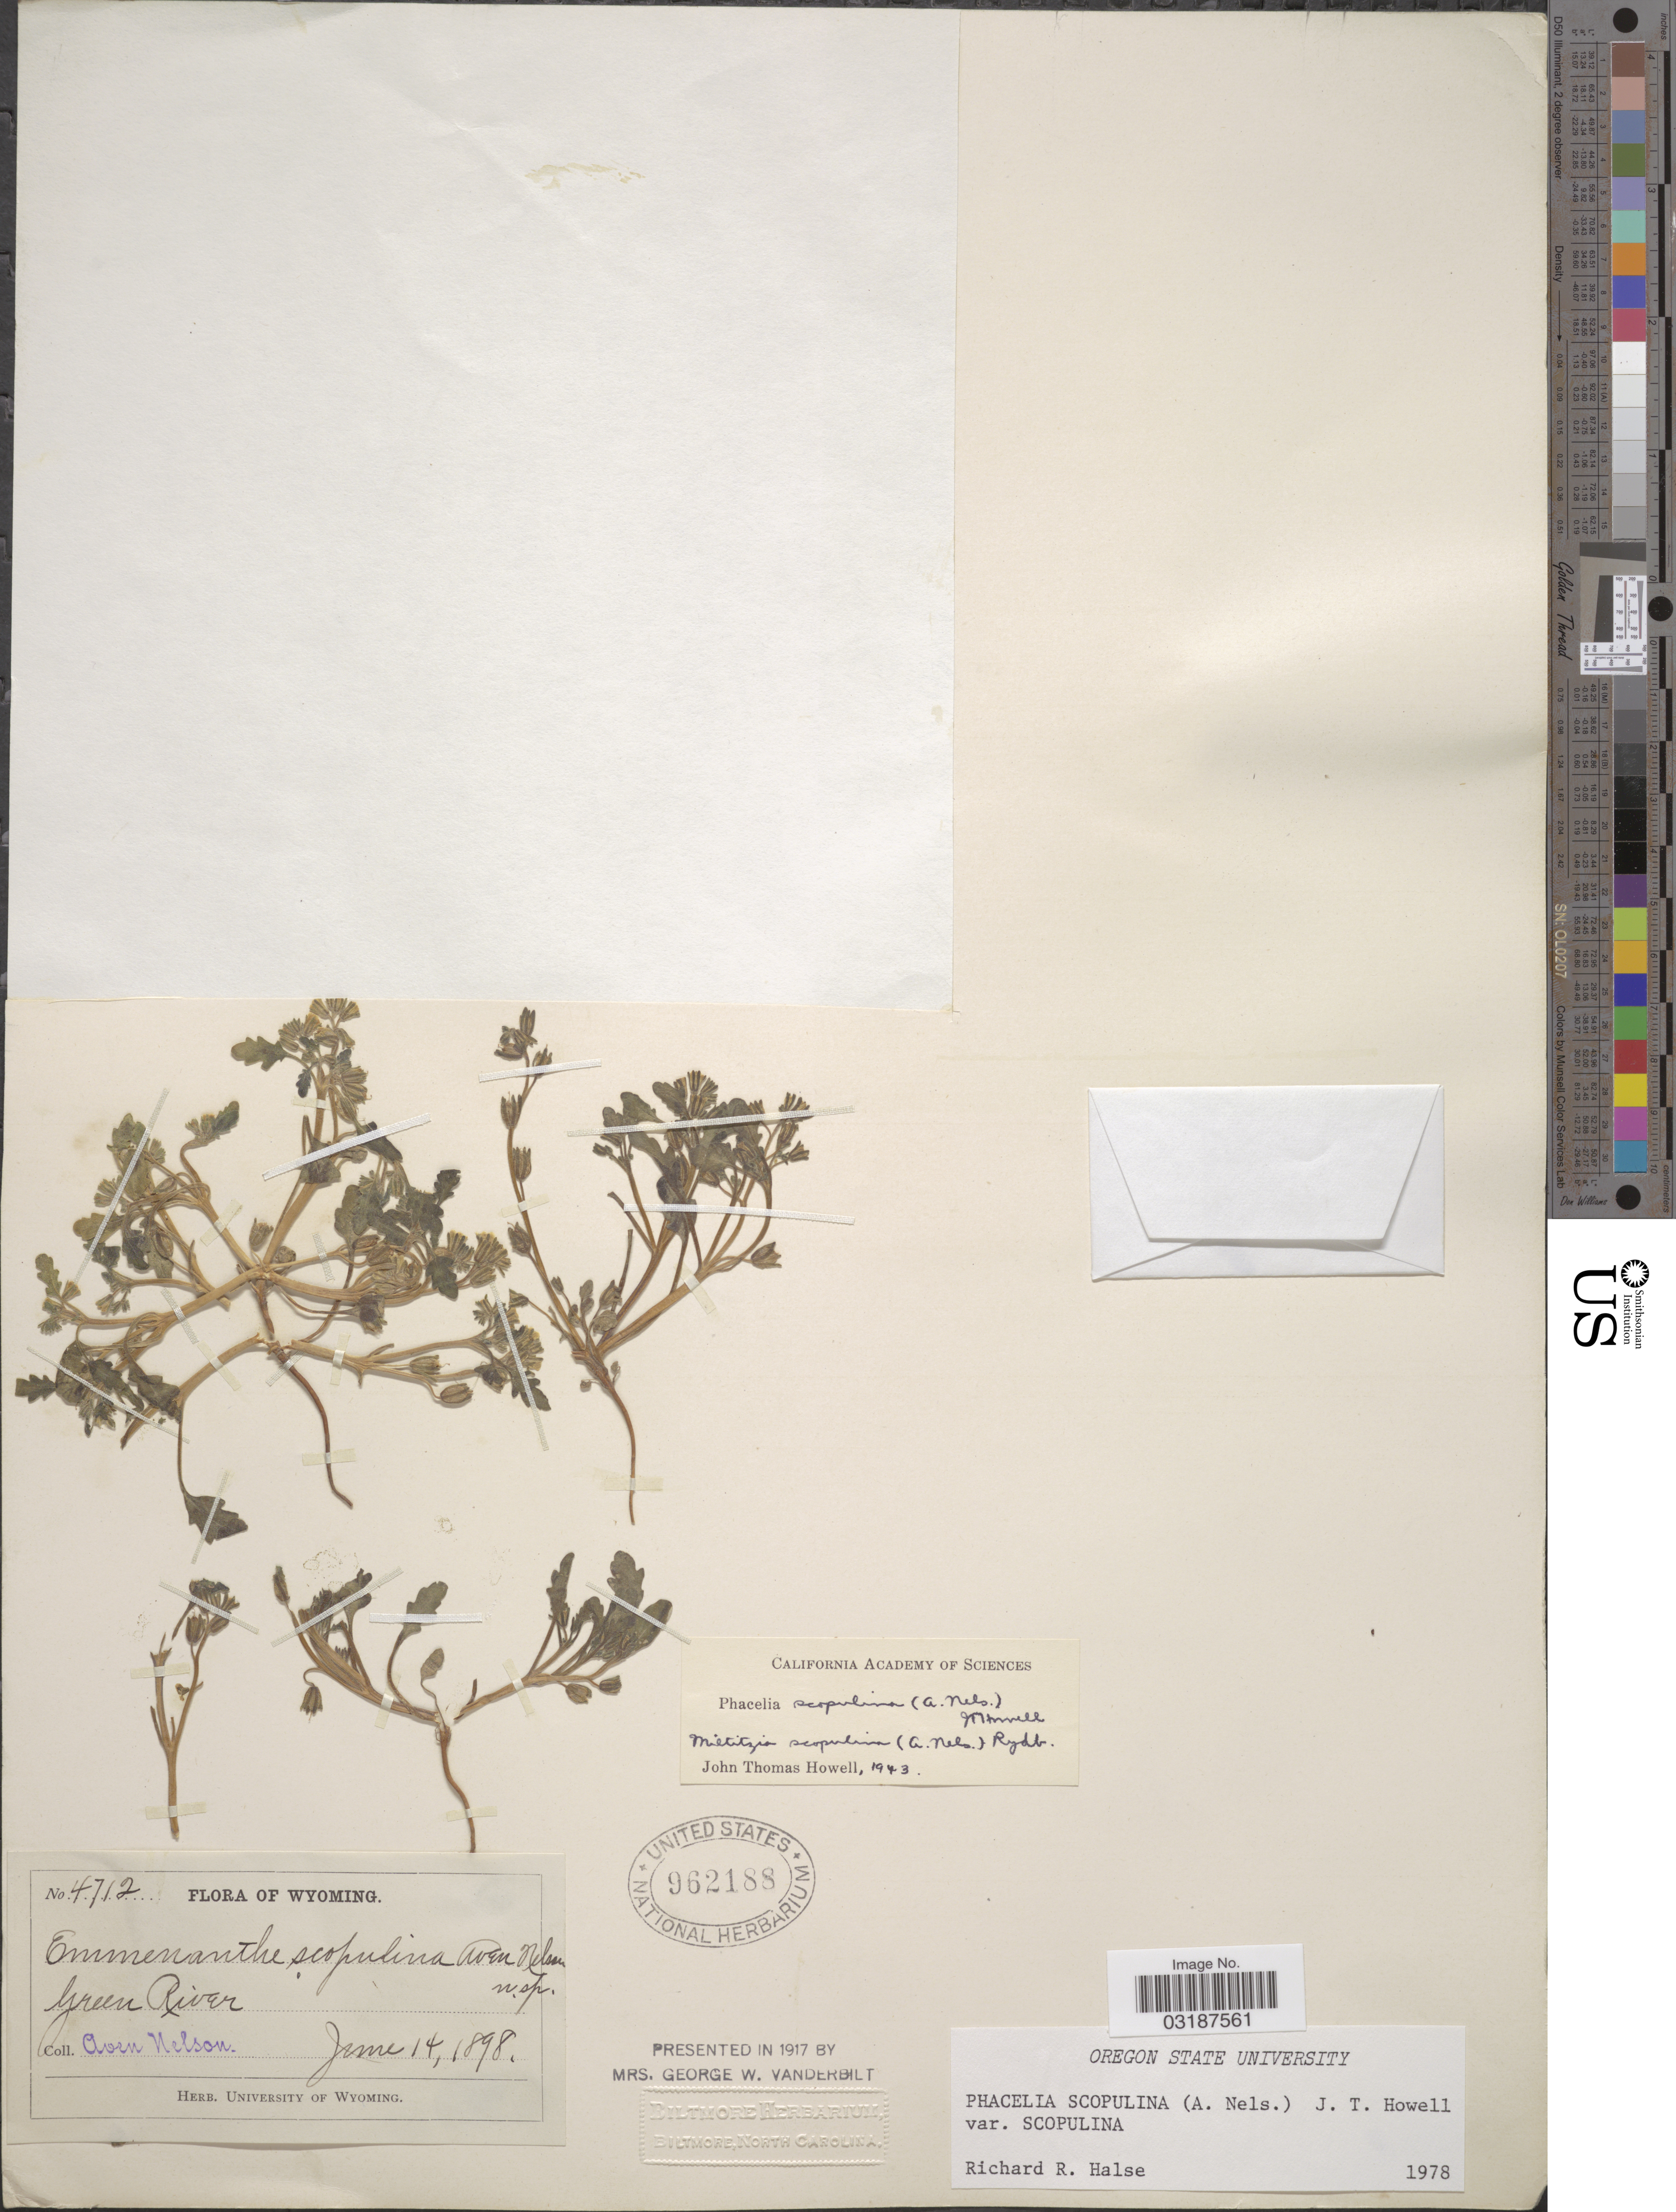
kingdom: Plantae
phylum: Tracheophyta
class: Magnoliopsida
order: Boraginales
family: Hydrophyllaceae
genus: Phacelia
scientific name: Phacelia scopulina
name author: (A. Nelson) J.T. Howell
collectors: A. Nelson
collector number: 4712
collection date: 1898-06-14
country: United States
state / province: Wyoming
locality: Green River.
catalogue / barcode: US 962188